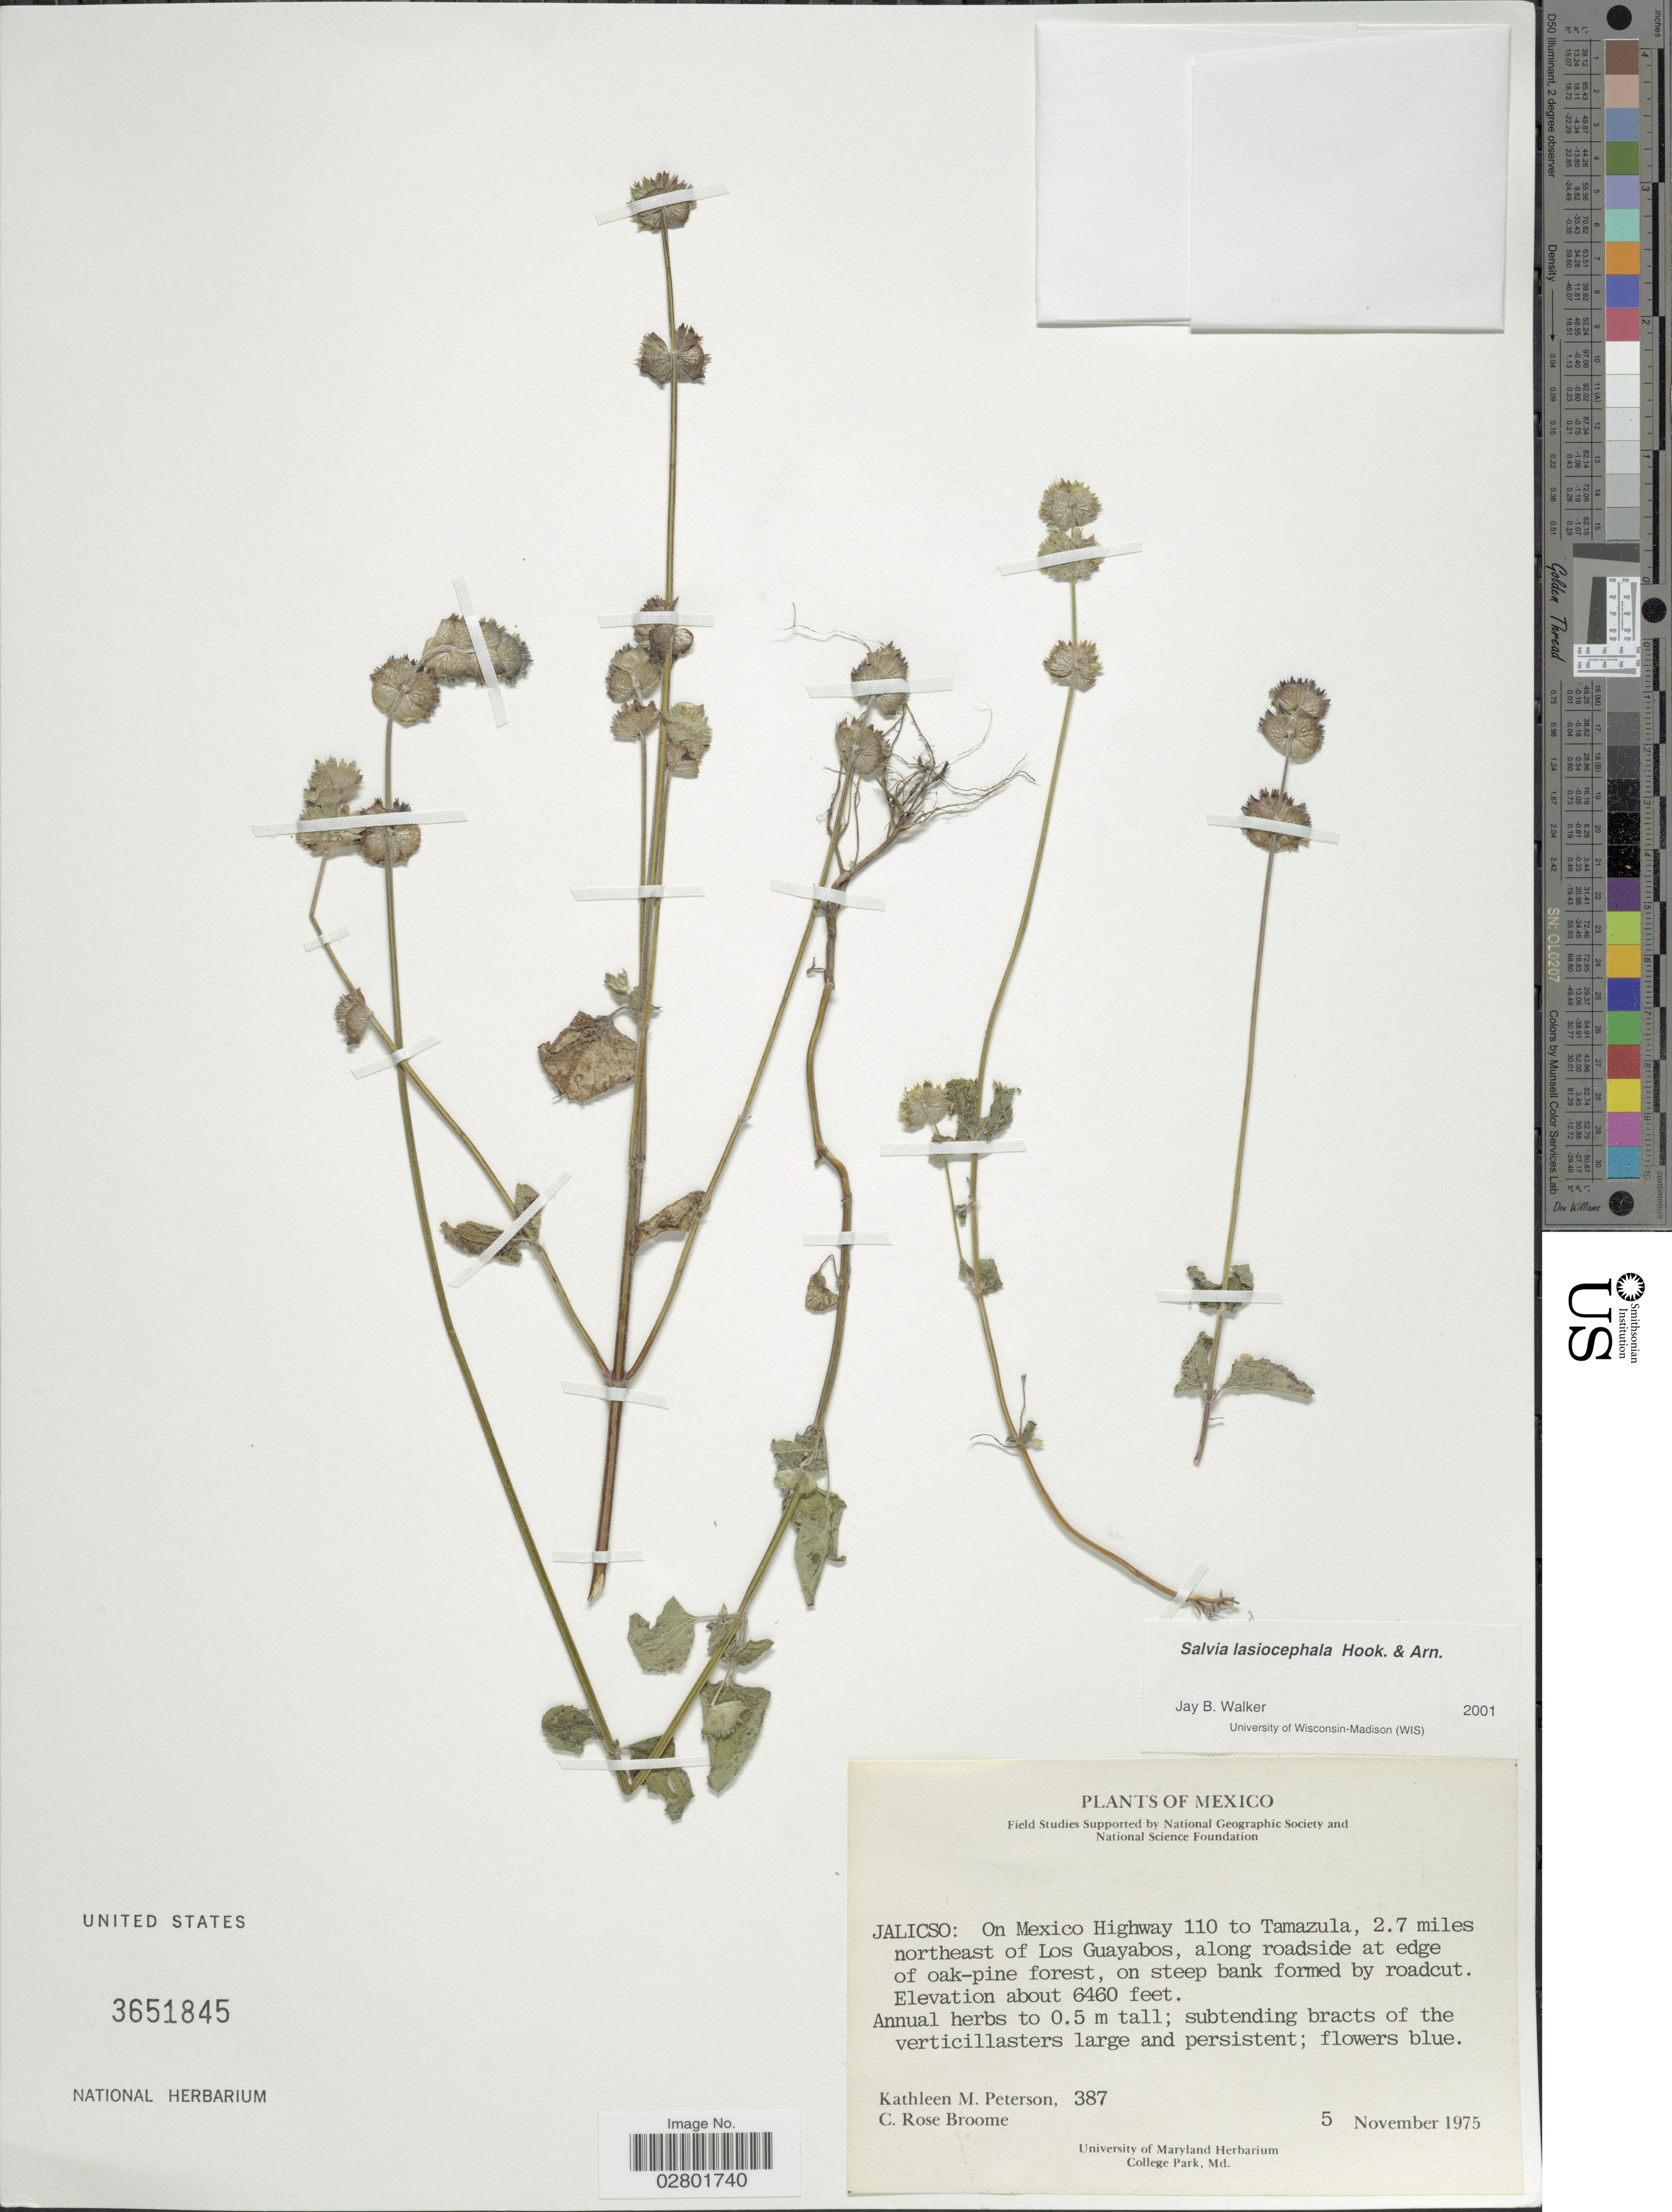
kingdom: Plantae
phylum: Tracheophyta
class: Magnoliopsida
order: Lamiales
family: Lamiaceae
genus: Salvia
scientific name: Salvia lasiocephala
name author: Hook. & Arn.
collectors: K. Peterson & C. R. Broome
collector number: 387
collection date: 1975-11-05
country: Mexico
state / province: Jalisco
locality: On Mexico Highway 110 to Tamazula, 2.7 miles northeast of Los Guayabos.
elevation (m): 1969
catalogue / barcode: US 3651845